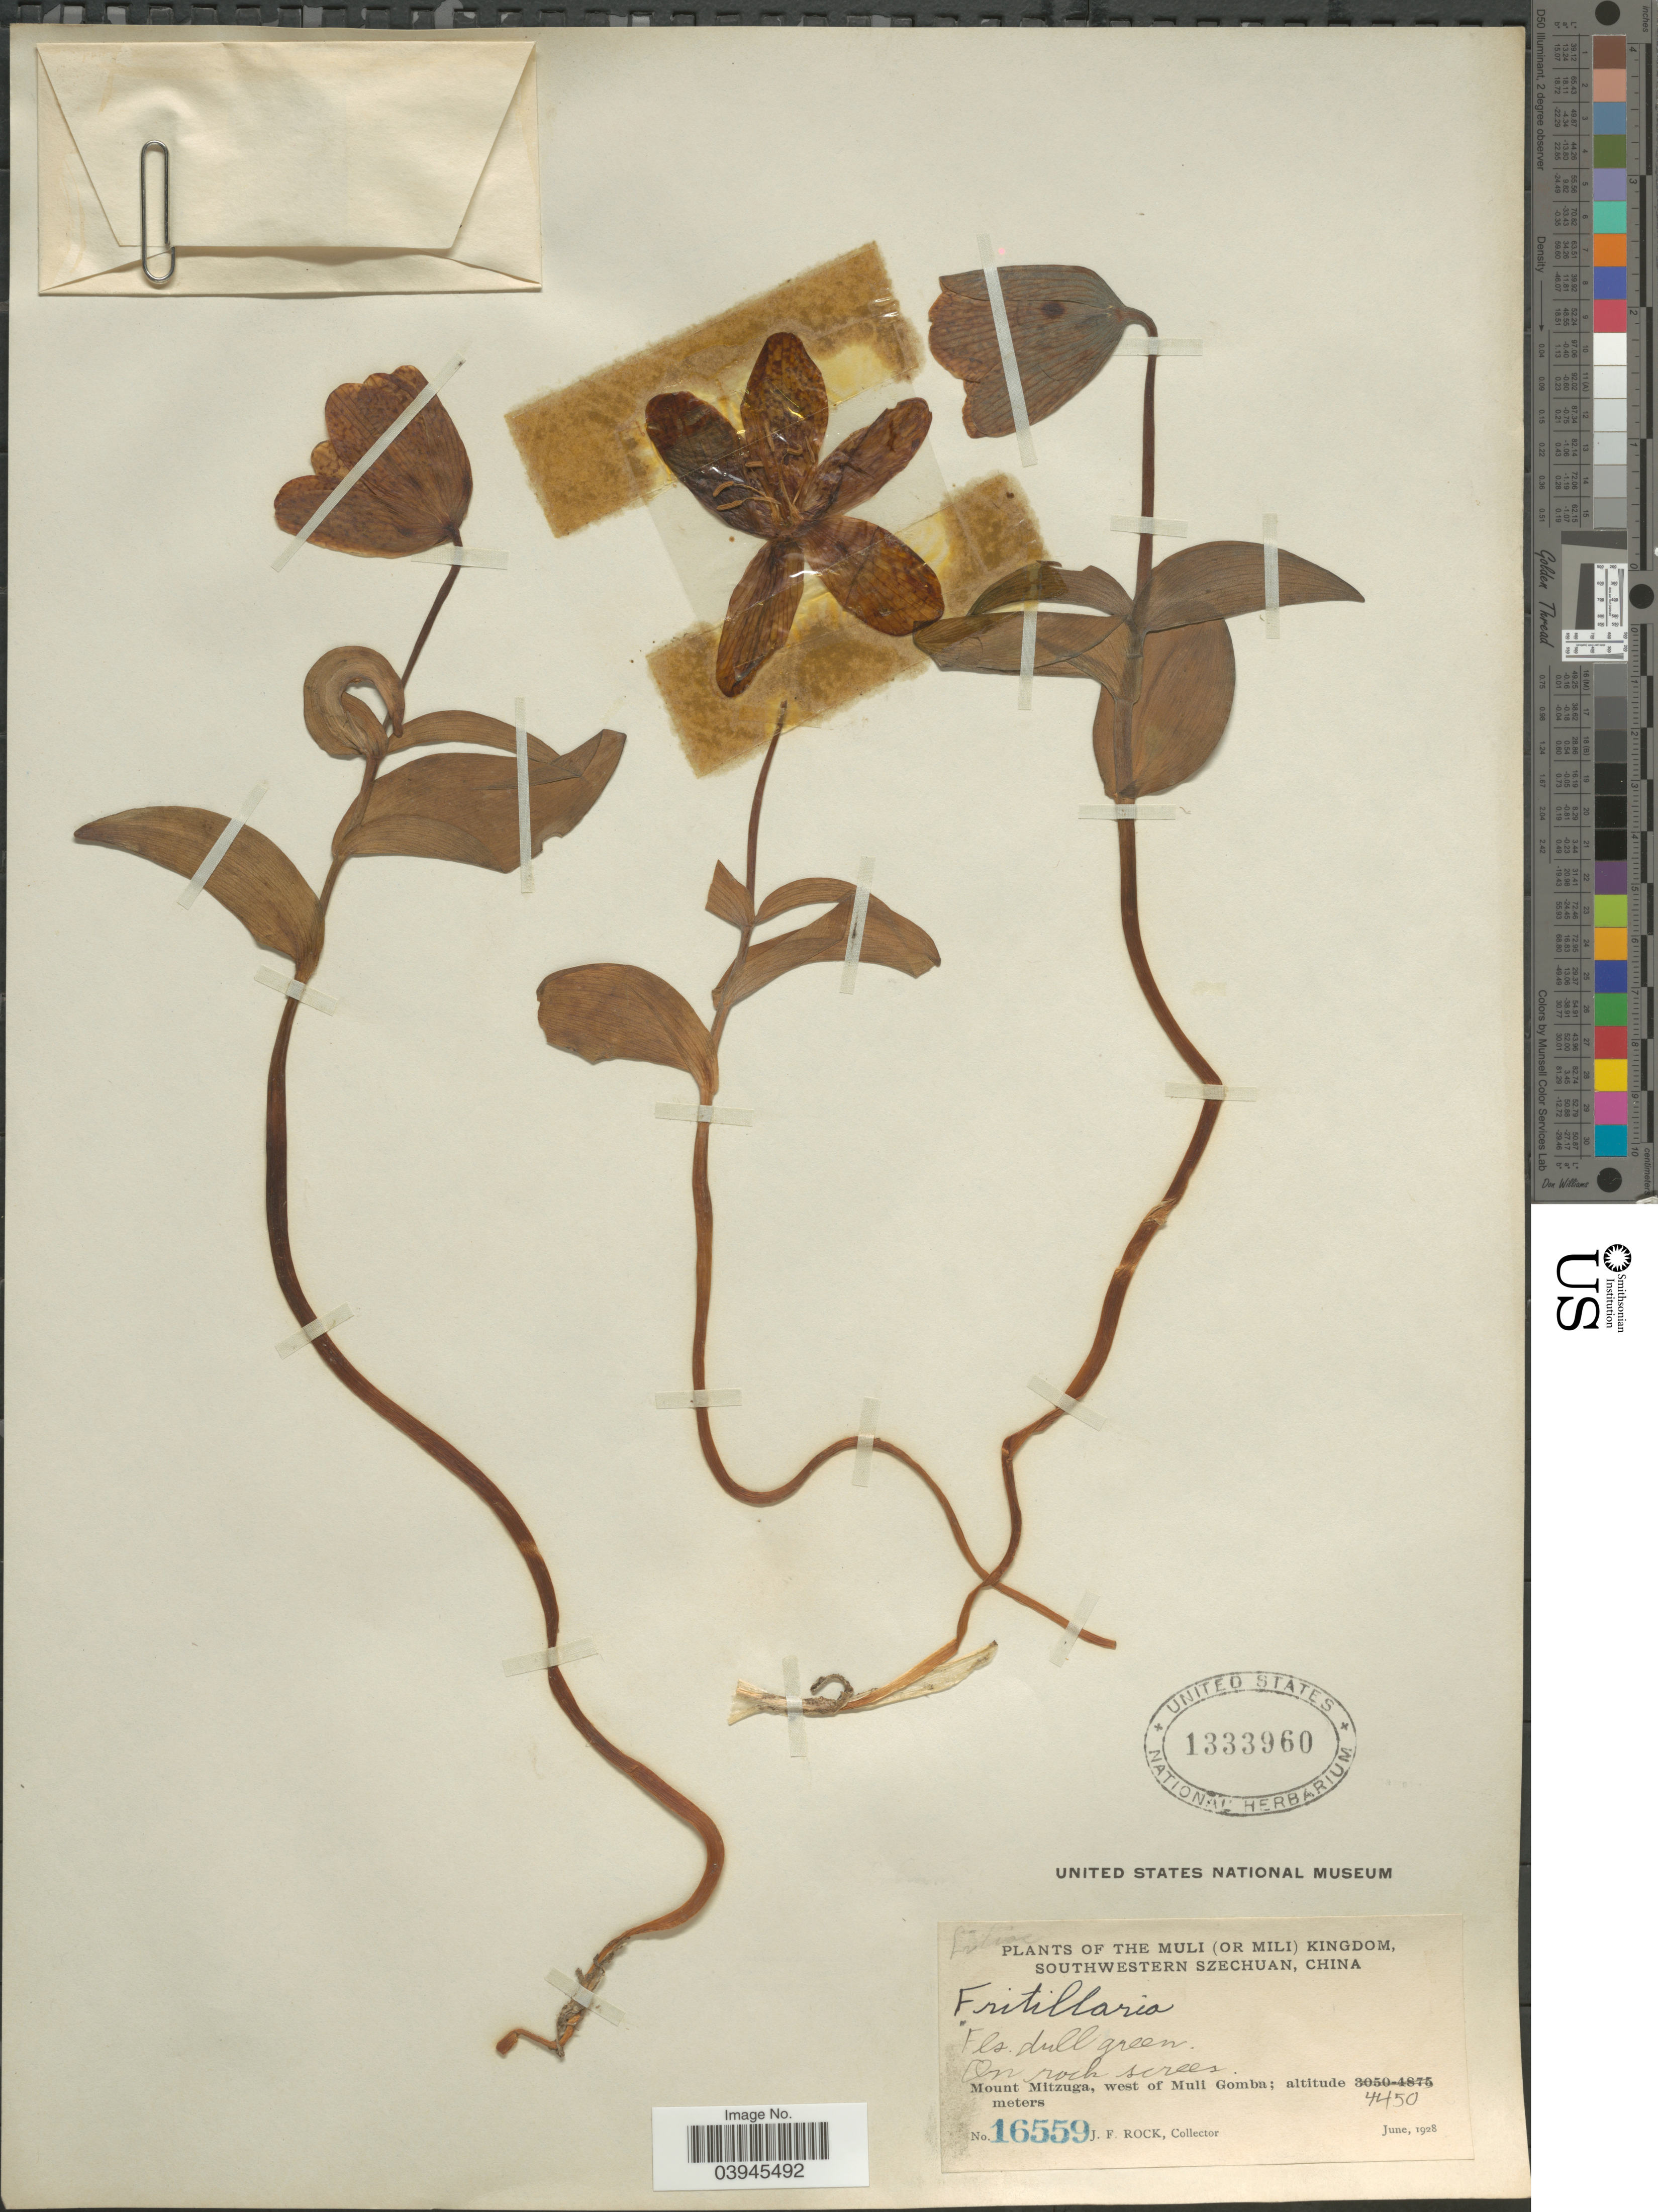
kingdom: Plantae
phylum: Tracheophyta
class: Liliopsida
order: Liliales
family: Liliaceae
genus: Fritillaria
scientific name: Fritillaria sp.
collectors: J. Rock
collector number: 16559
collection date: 1928-06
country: China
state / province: Sichuan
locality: The Muli (or Mili) Kingdom, Southwestern Szechuan. Mount Mitzuga, west of Muli Gomba.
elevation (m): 4450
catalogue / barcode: US 1333960